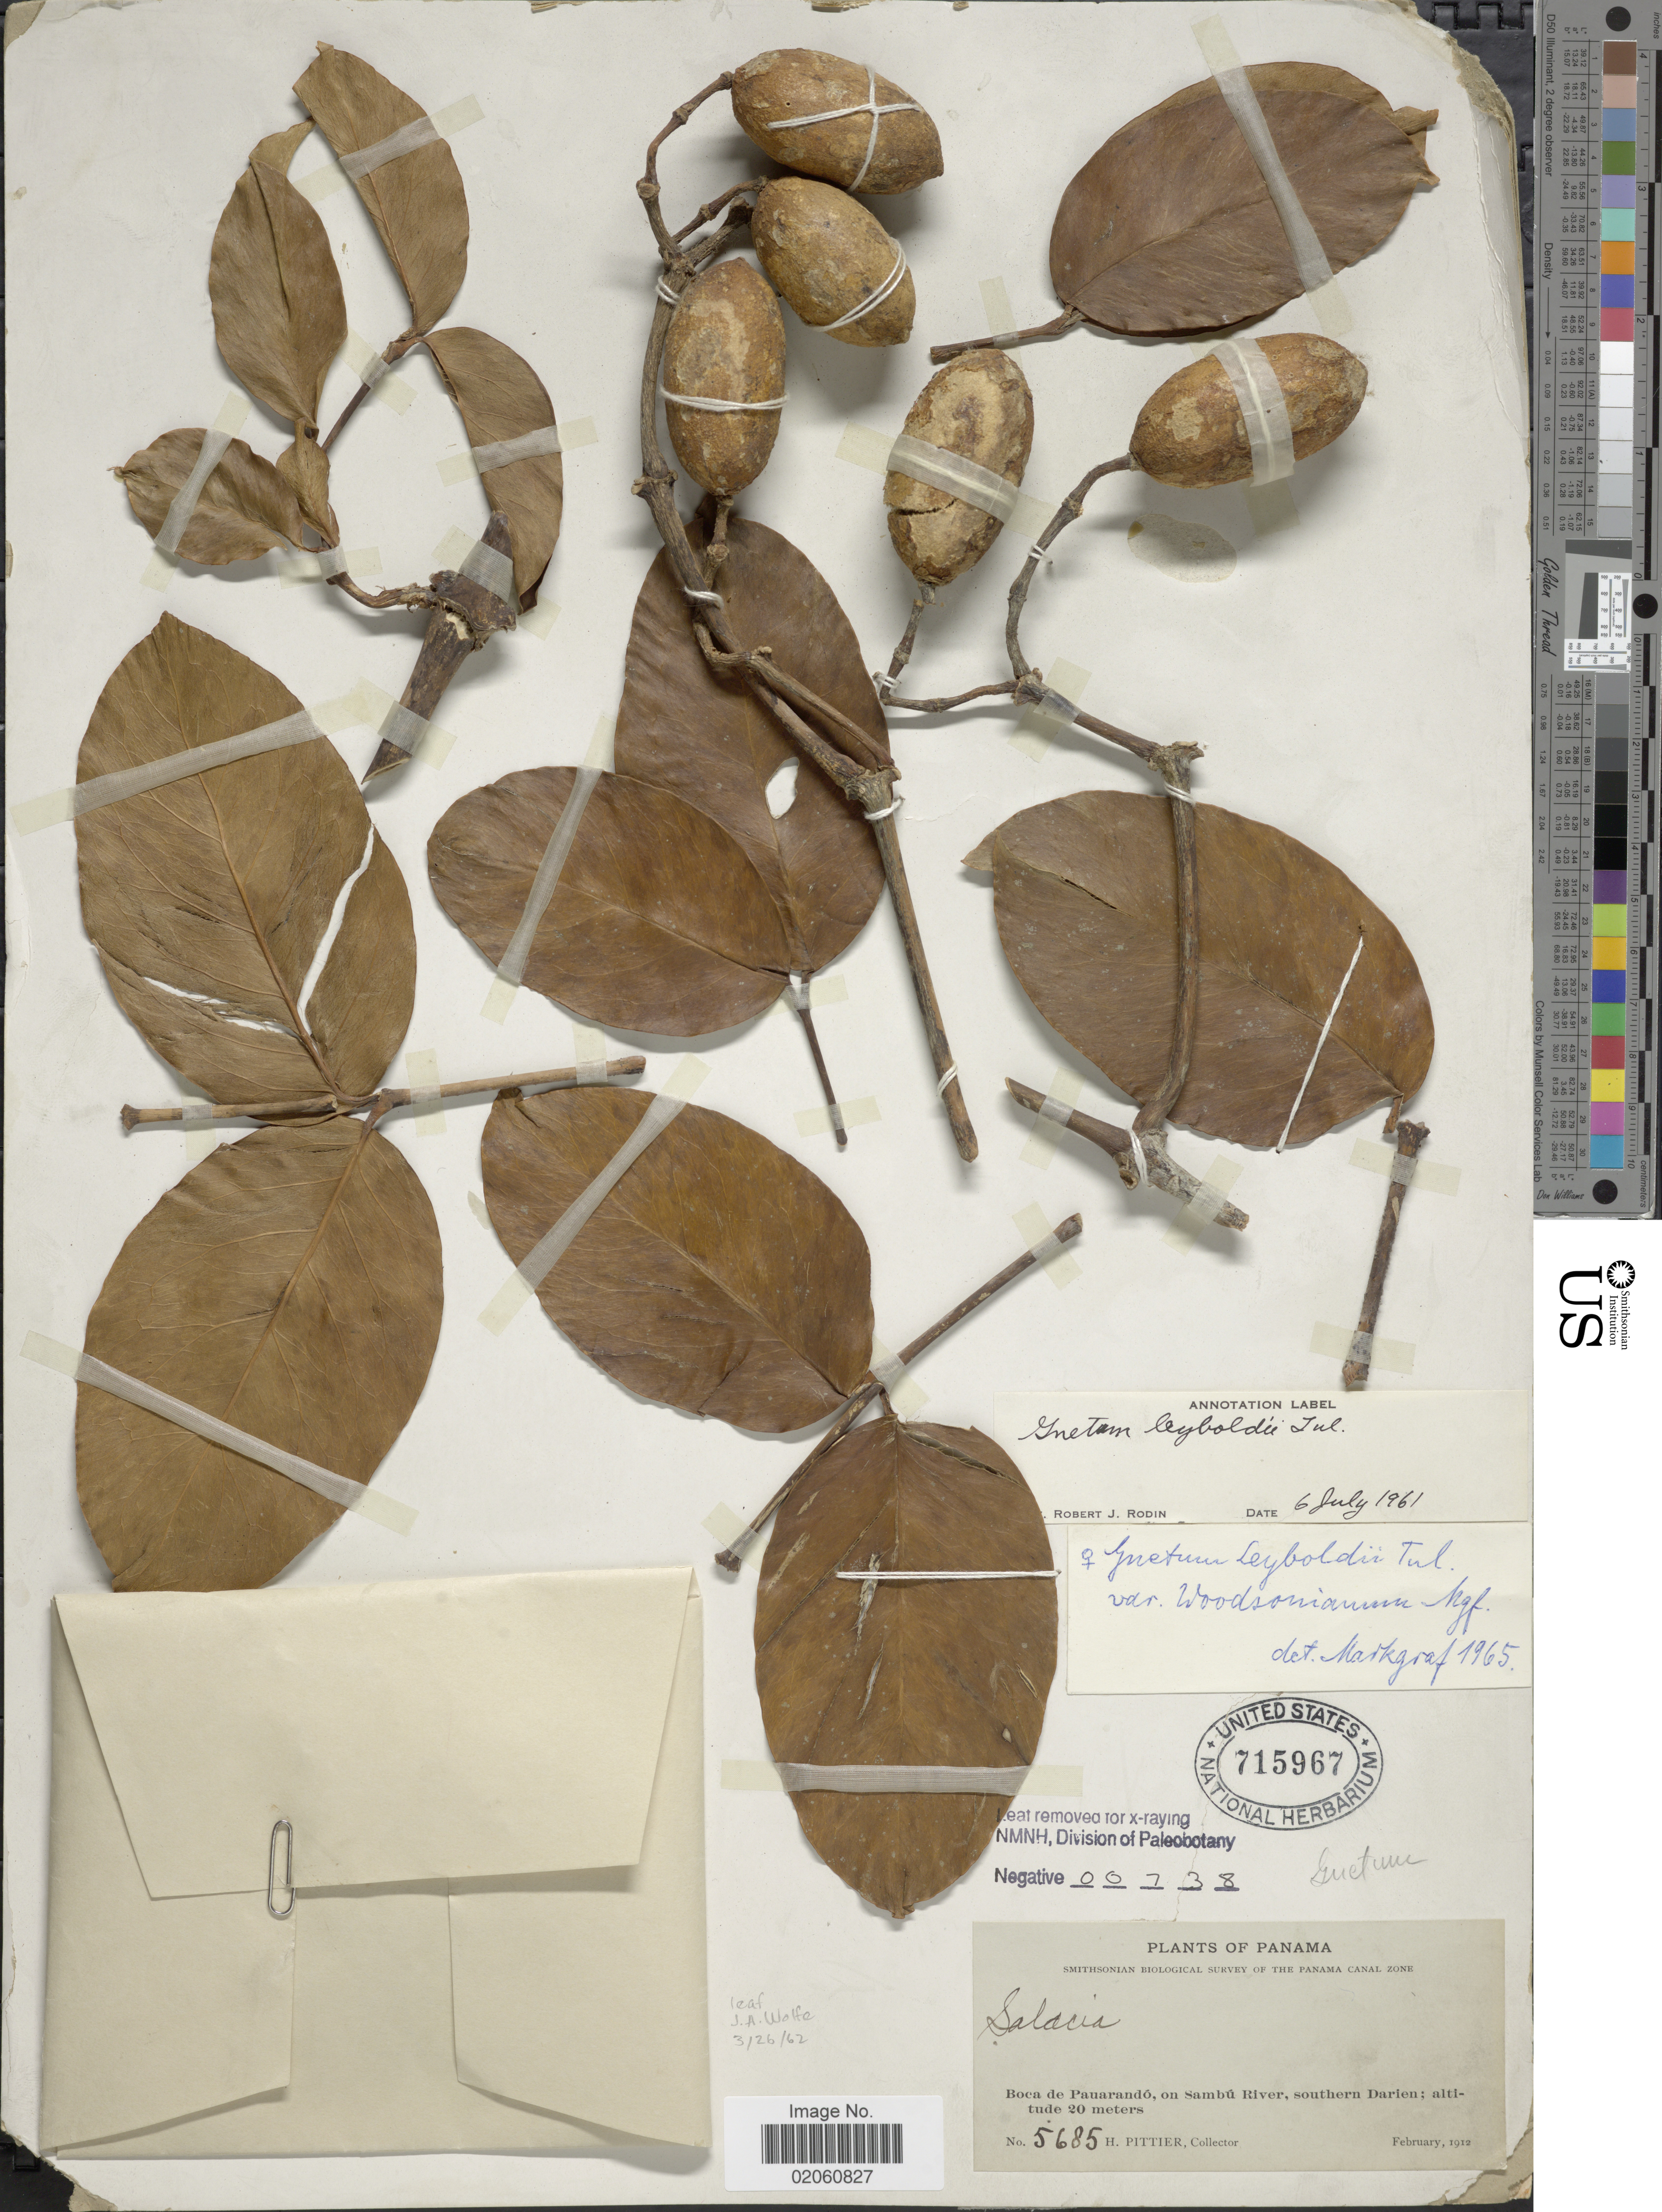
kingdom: Plantae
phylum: Tracheophyta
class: Gnetopsida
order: Gnetales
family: Gnetaceae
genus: Gnetum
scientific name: Gnetum leyboldii var. woodsonianum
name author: Markgr.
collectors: H. F. Pittier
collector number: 5685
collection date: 1912-02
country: Panama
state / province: Darién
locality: Boca de Pauarandó, on Sambú River, southern Darien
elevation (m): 20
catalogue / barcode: US 715967